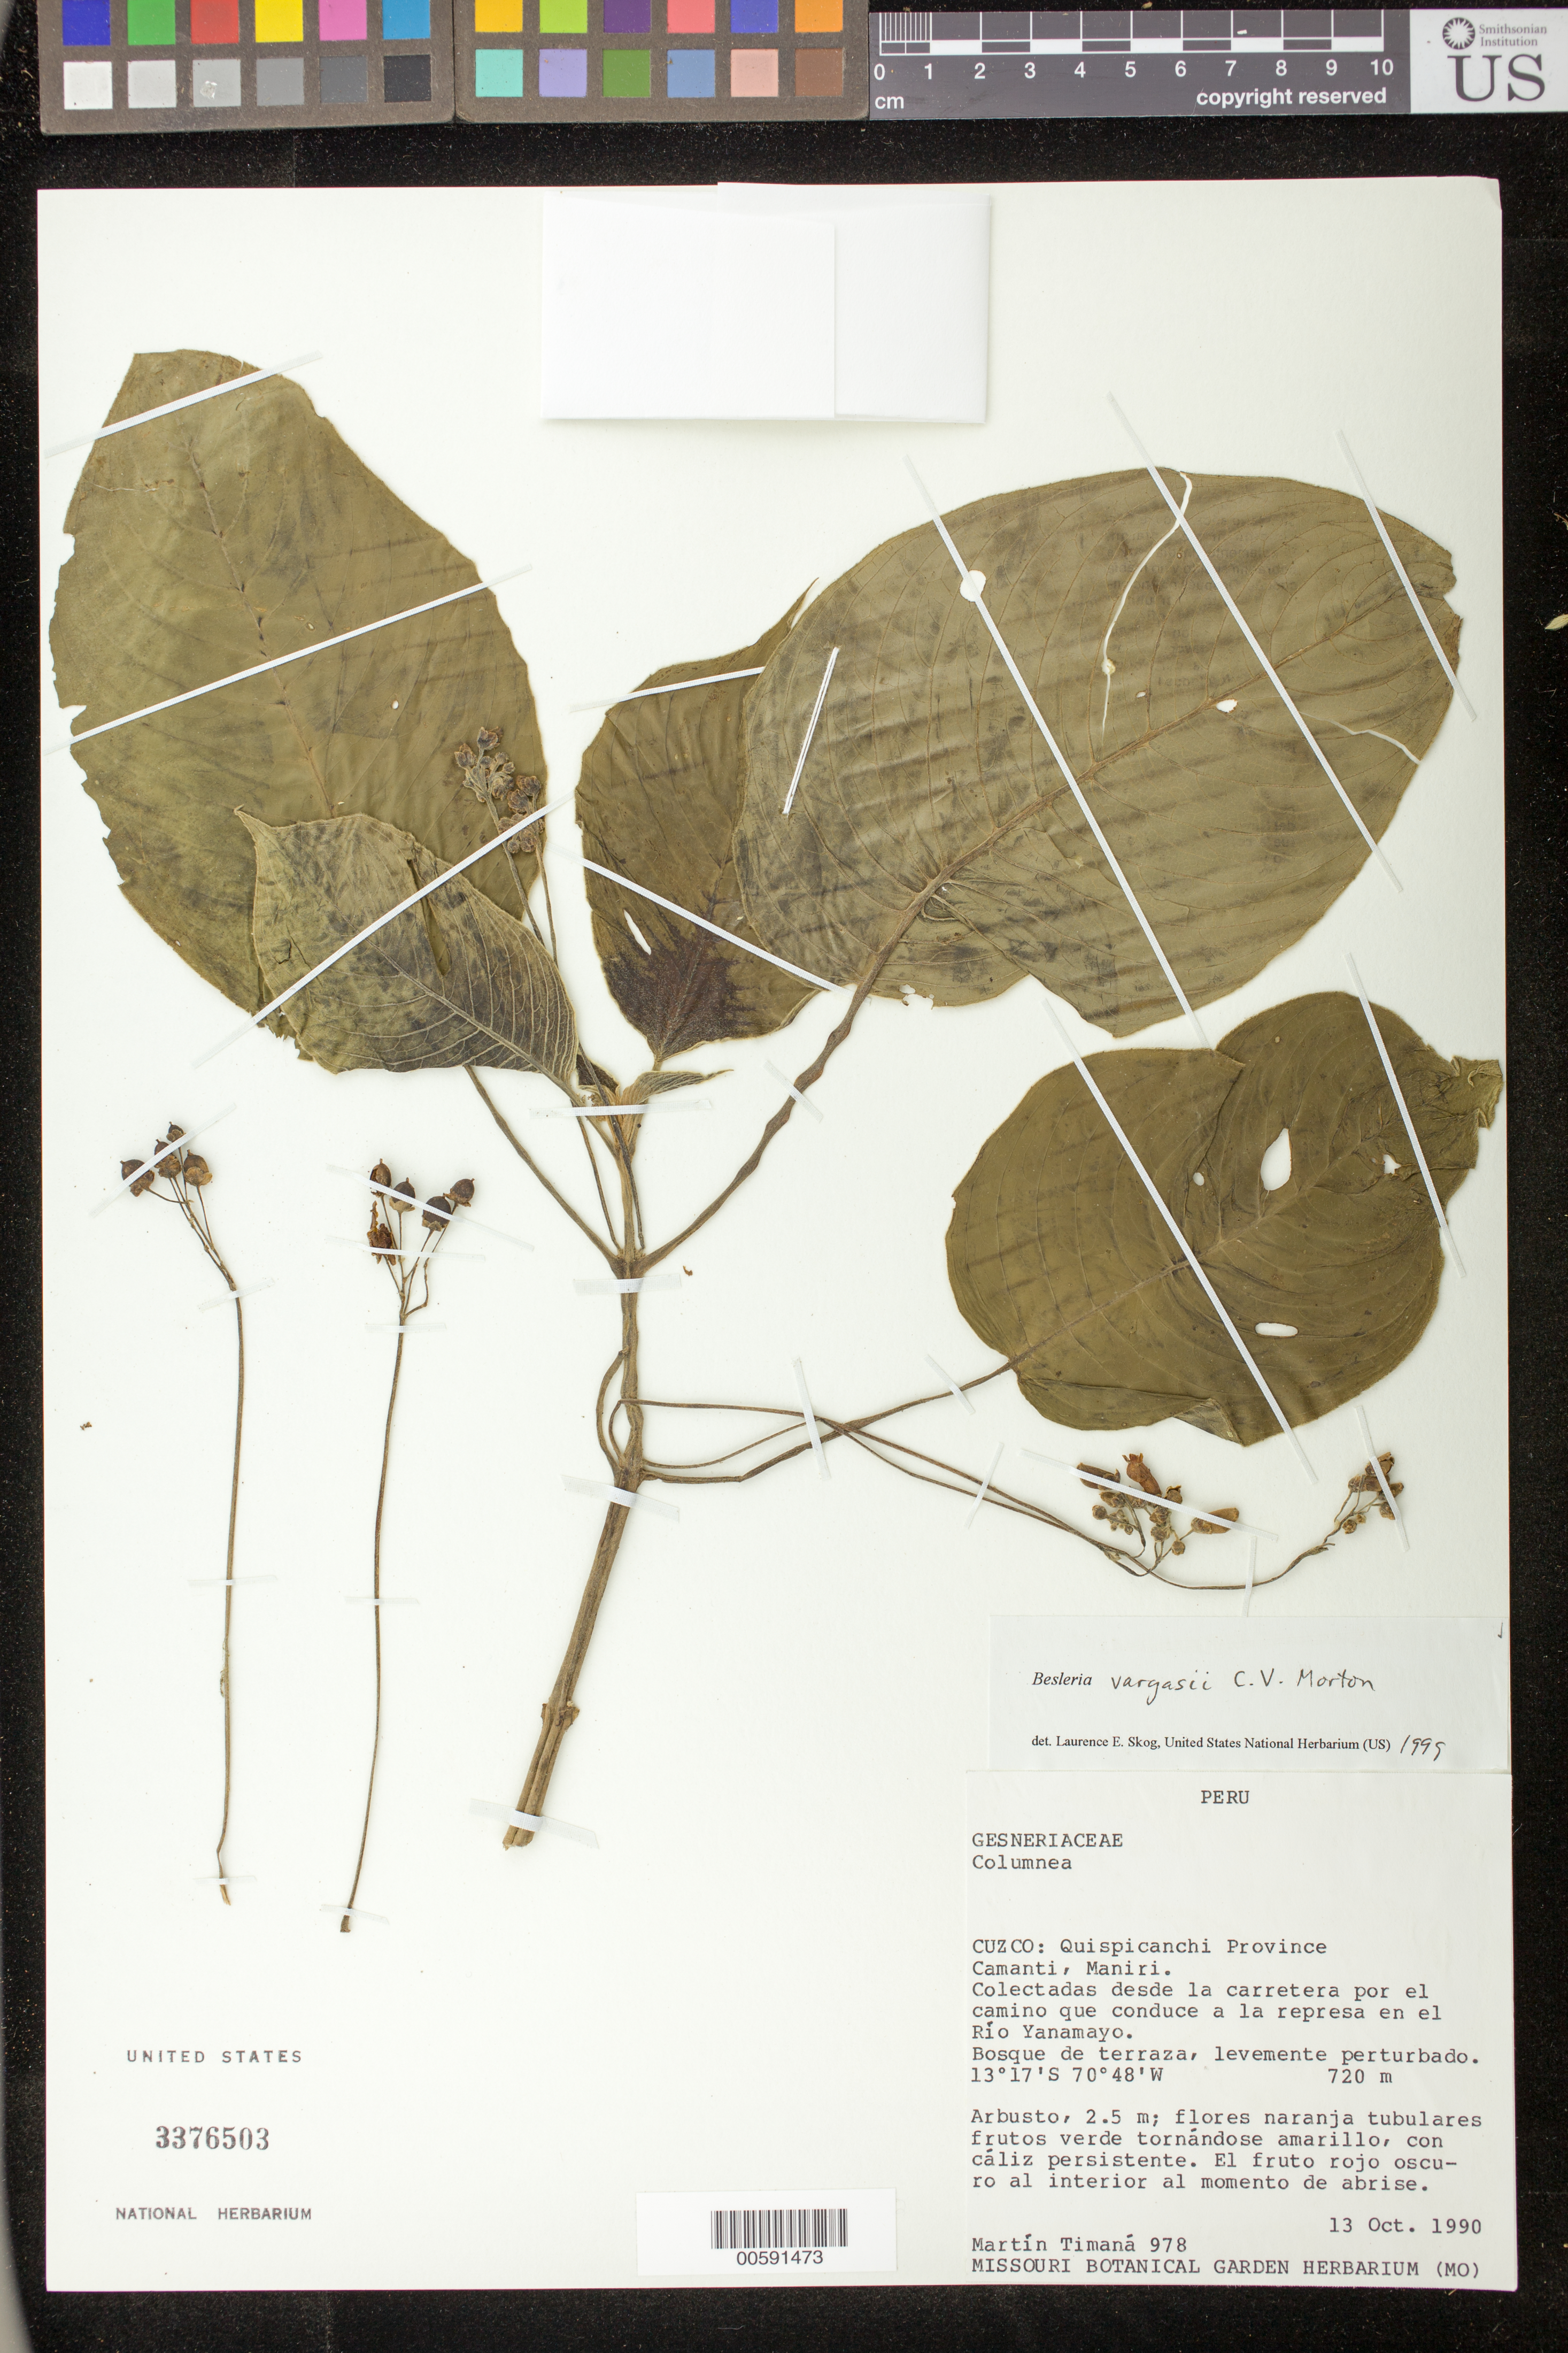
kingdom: Plantae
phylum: Tracheophyta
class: Magnoliopsida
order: Lamiales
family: Gesneriaceae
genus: Besleria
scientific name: Besleria vargasii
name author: C.V. Morton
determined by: Skog, Laurence E.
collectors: M. E. Timaná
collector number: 978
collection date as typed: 13 Oct 1990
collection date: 1990-10-13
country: Peru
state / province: Cusco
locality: Prov. Quispicanchi; Camanti, Maniri, colectadas desde la carretera por el camino que conduce a la represa en el Río Yanamayo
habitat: Bosque de terraza, levemente perturbado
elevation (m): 720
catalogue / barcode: US 3376503